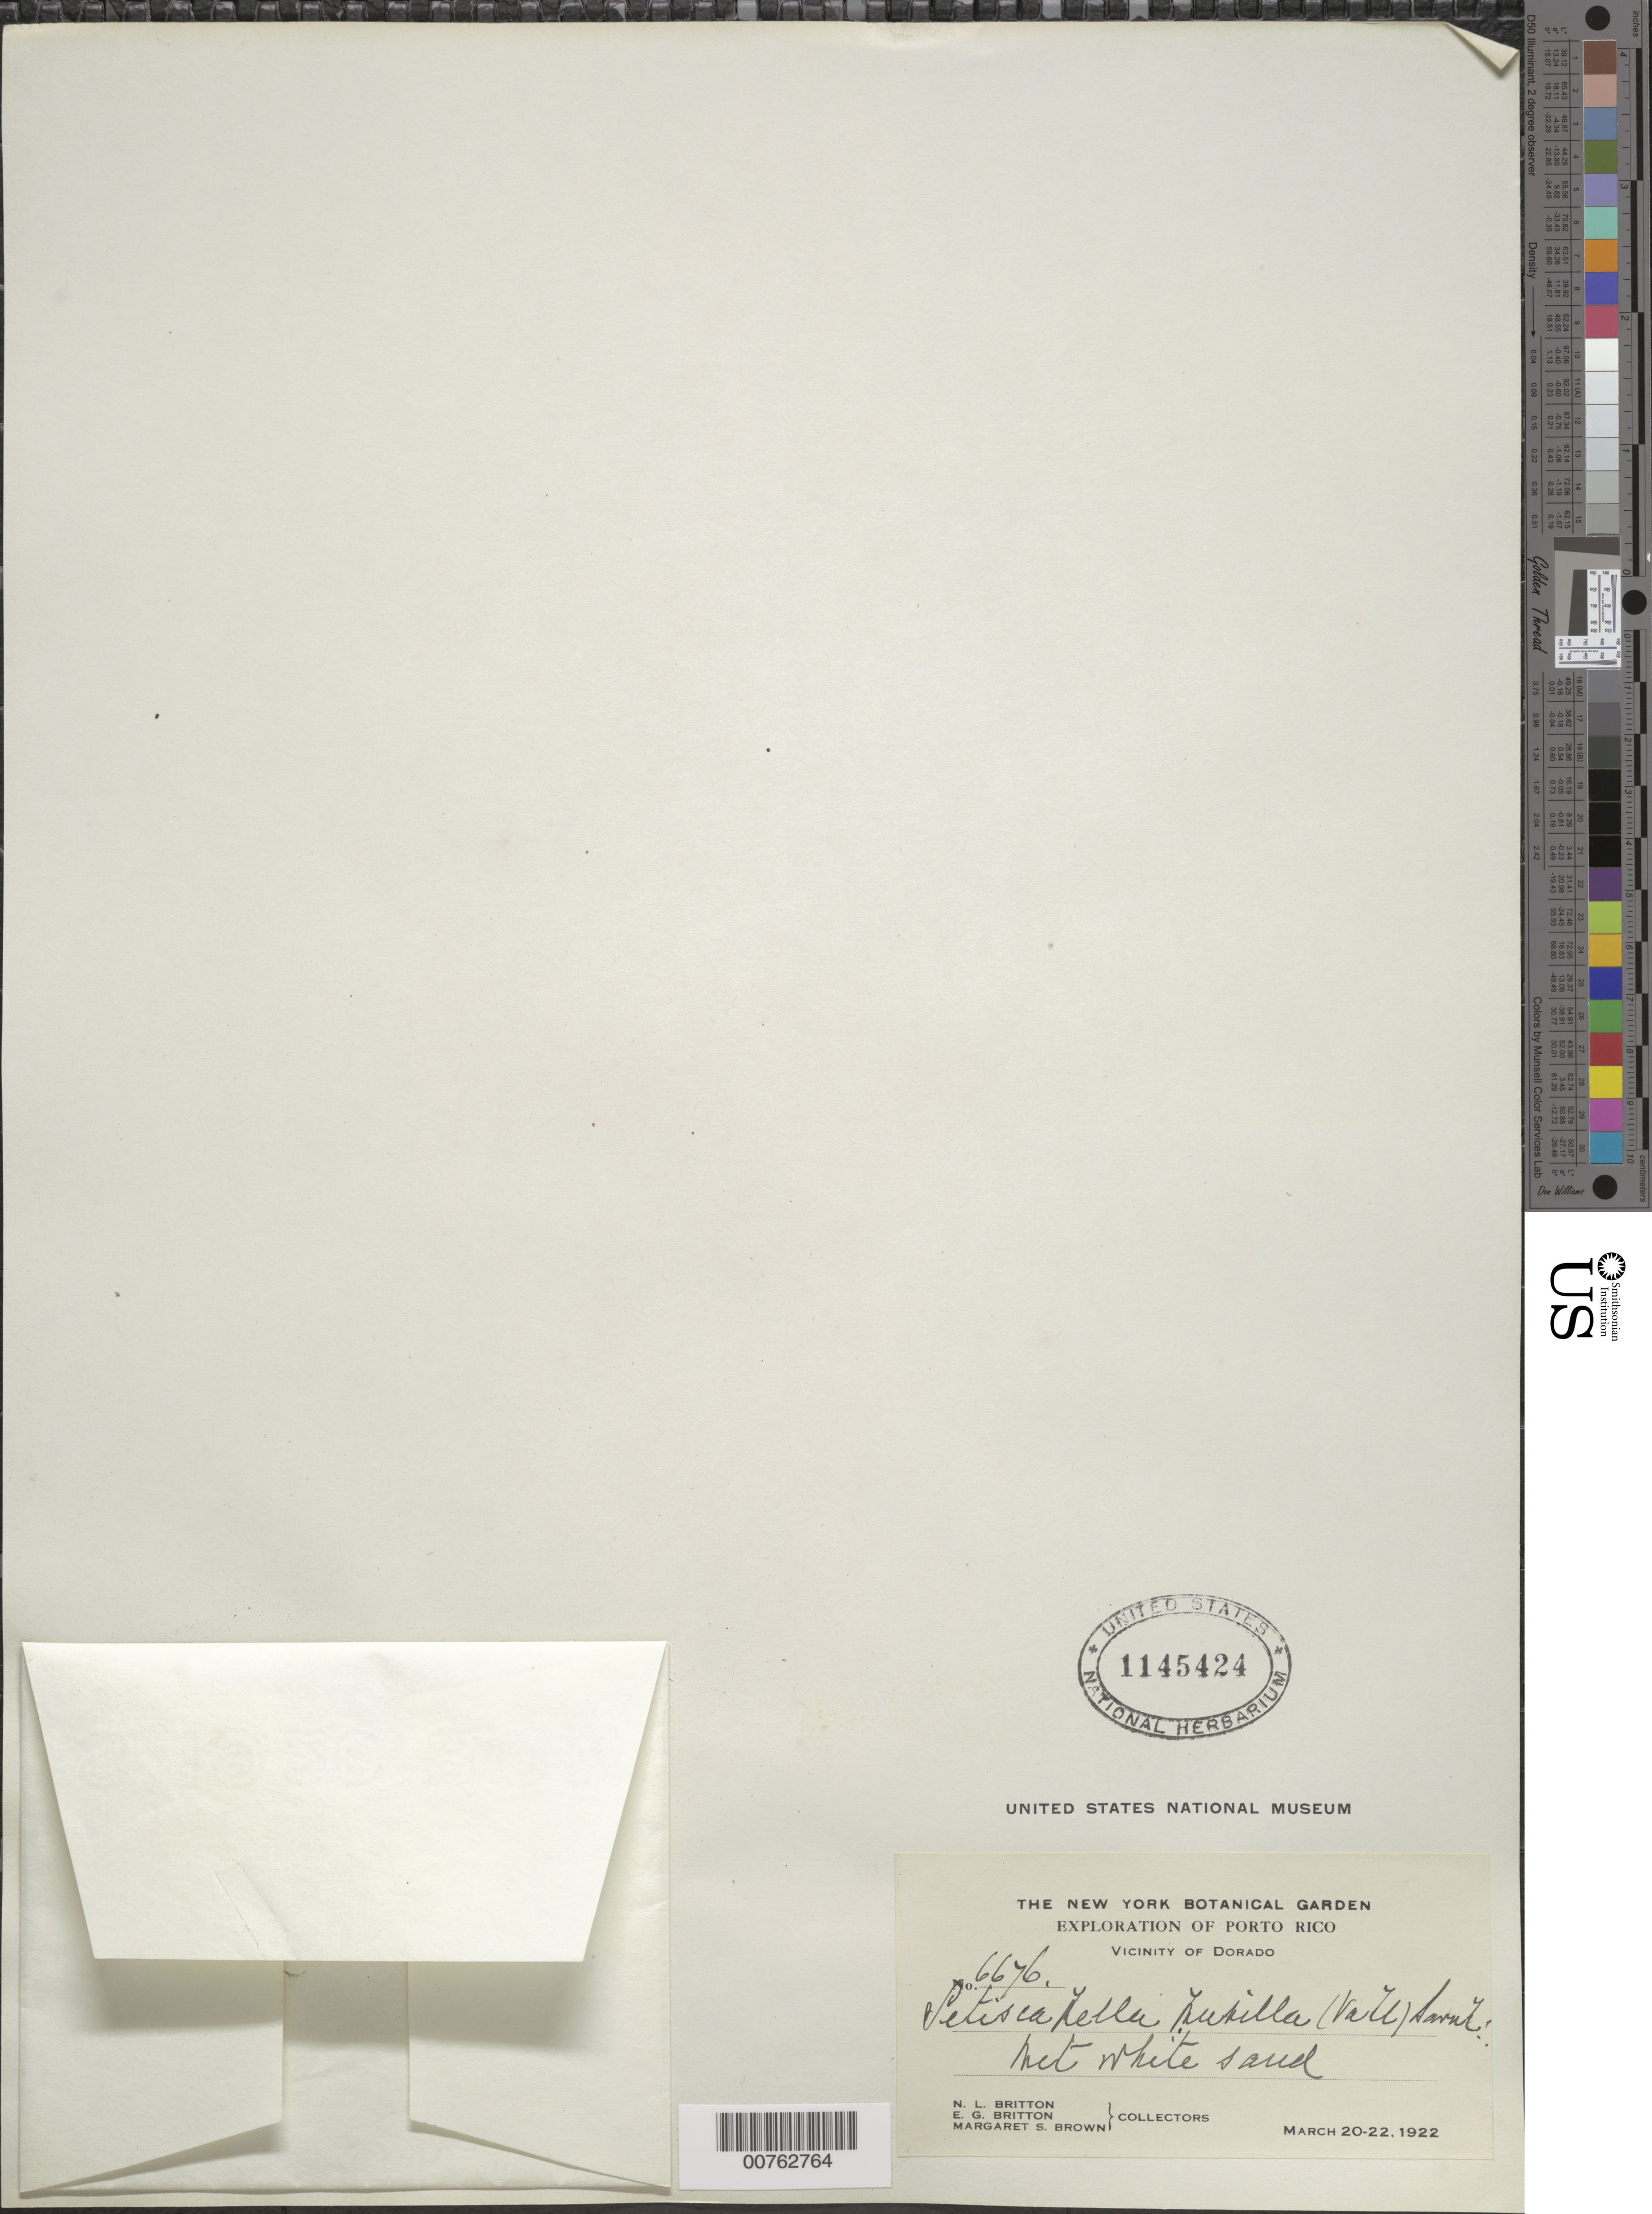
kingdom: Plantae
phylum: Tracheophyta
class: Magnoliopsida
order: Lamiales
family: Lentibulariaceae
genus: Utricularia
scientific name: Utricularia pusilla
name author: Vahl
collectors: N. Britton, E. G. Britton & M. Bown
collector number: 6676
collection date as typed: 20 Mar 1922 to 22 Mar 1922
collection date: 1922-03-20/1922-03-22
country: Puerto Rico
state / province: Dorado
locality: Vicinity of Dorado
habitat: Wet white sand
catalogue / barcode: US 1145424